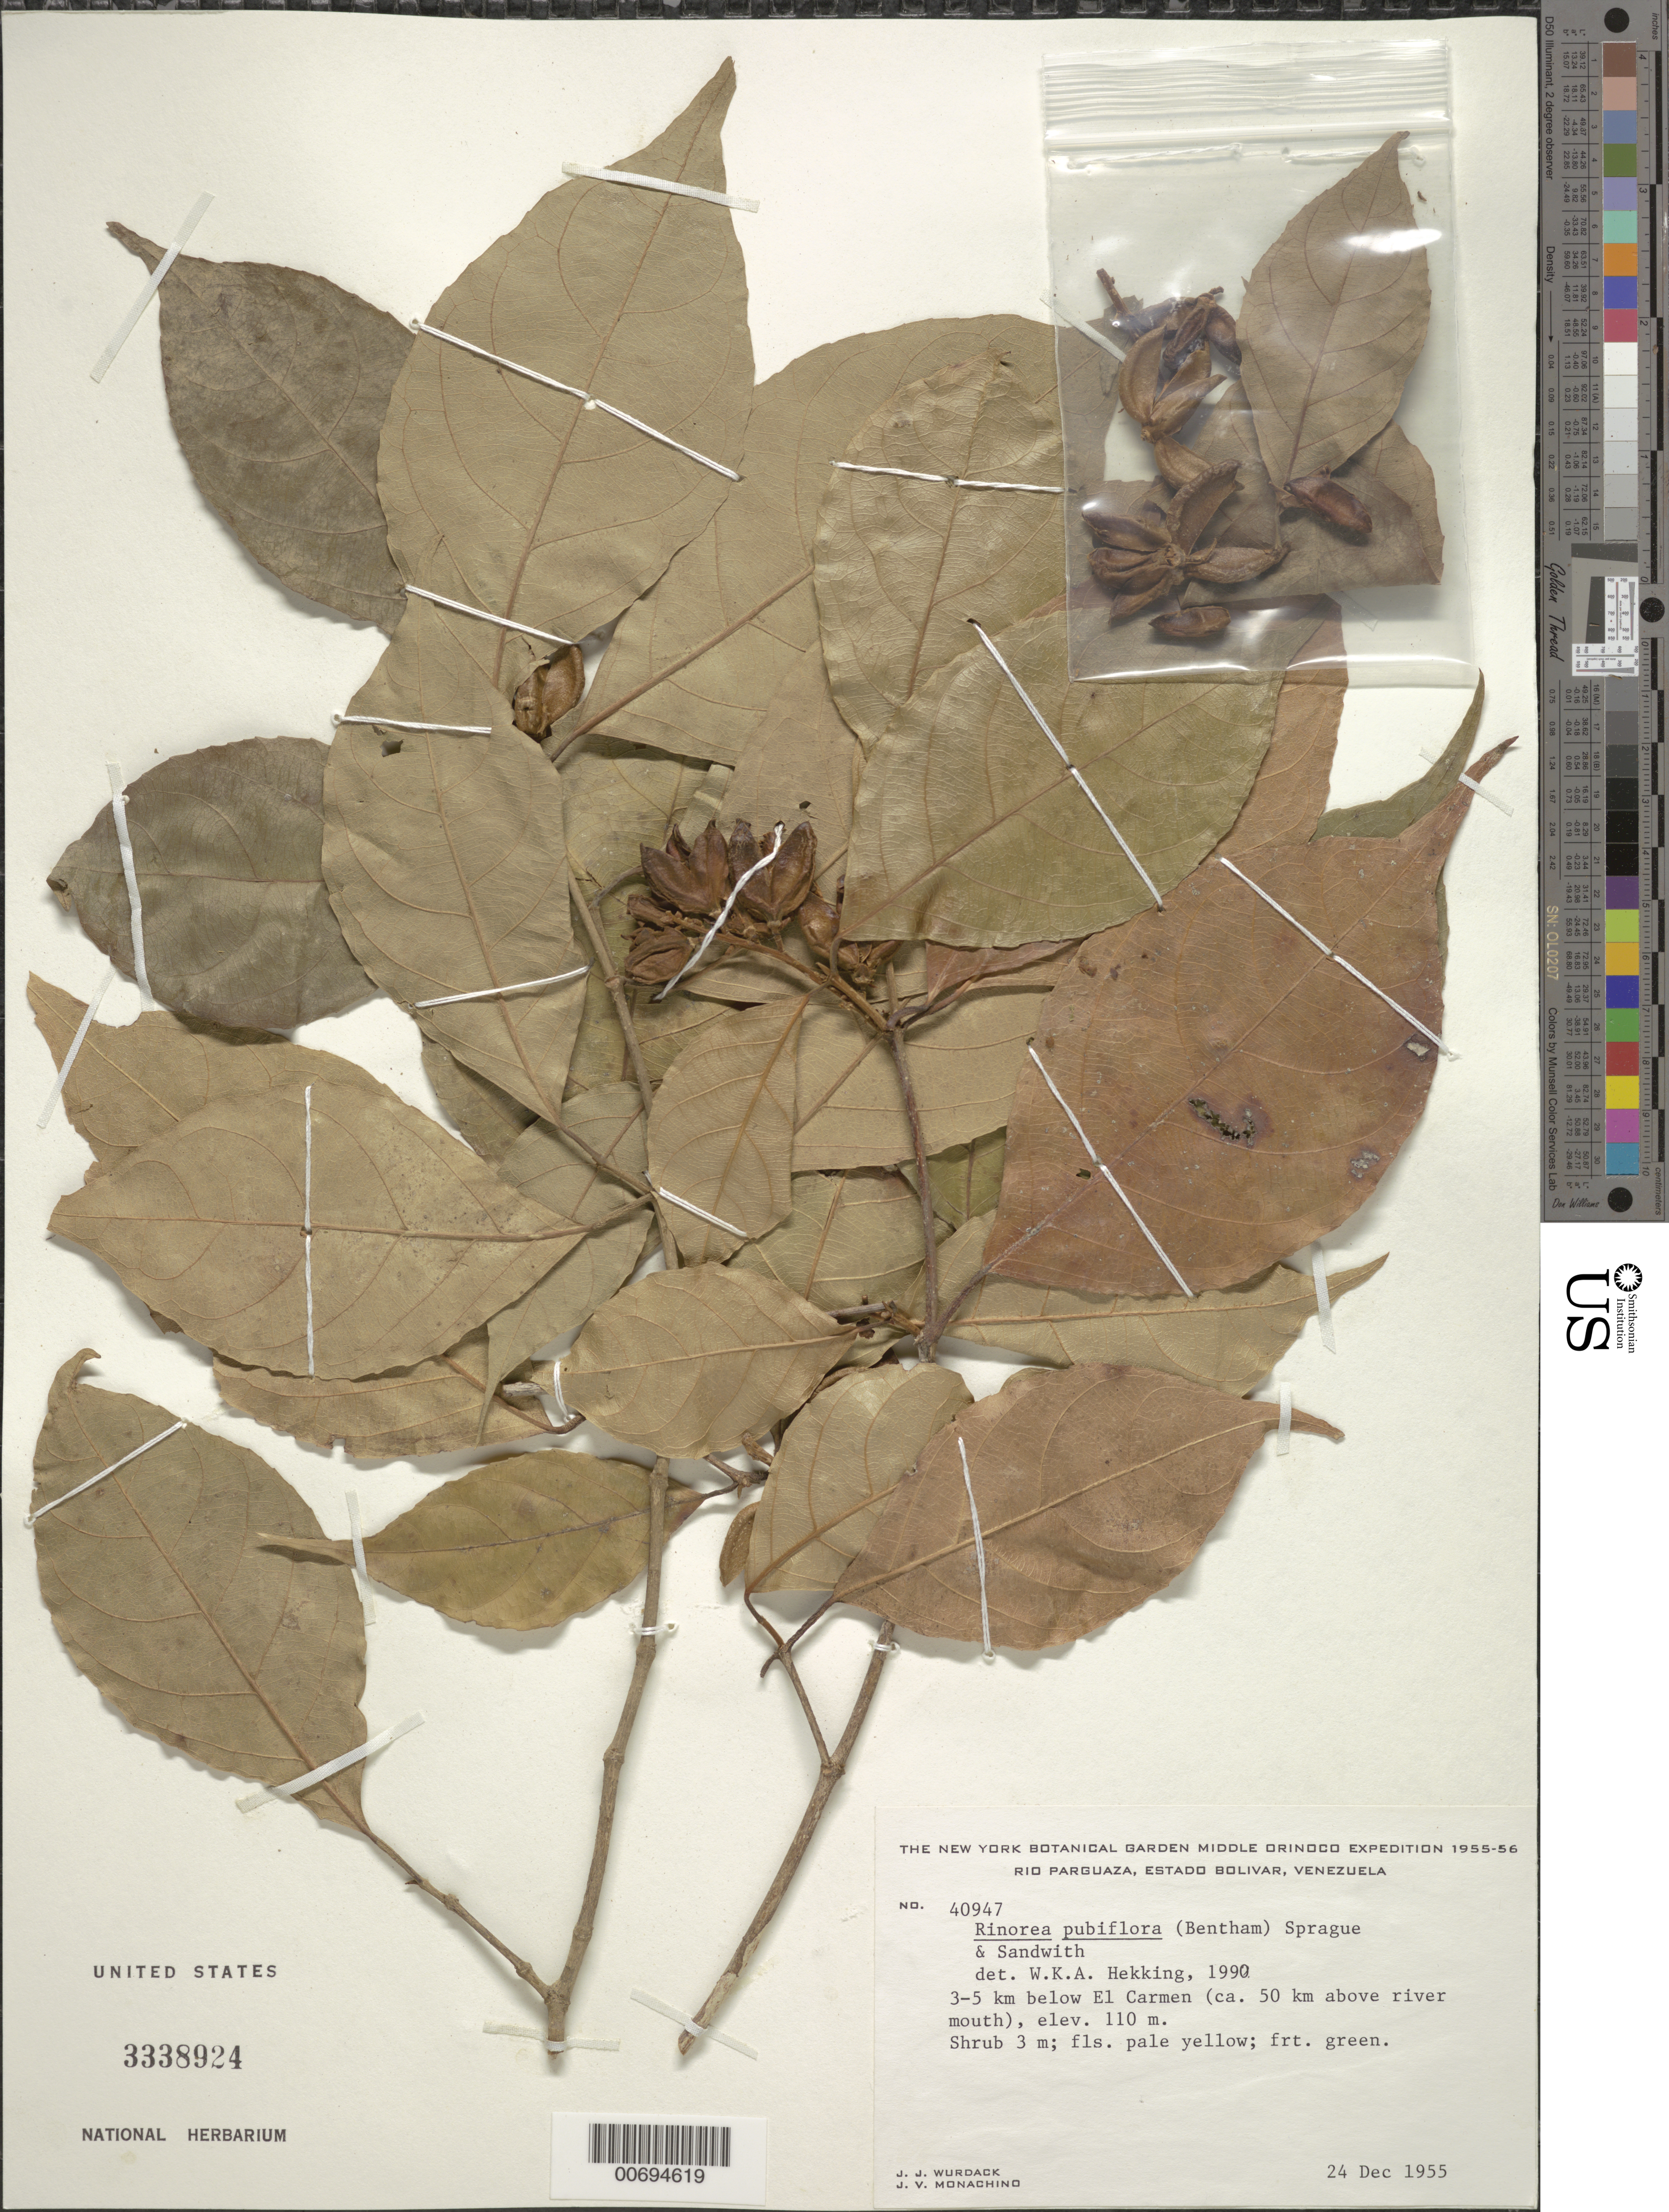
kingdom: Plantae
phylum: Tracheophyta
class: Magnoliopsida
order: Malpighiales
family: Violaceae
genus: Rinorea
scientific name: Rinorea pubiflora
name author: (Benth.) Sprague & Sandwith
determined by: Hekking, W. H. A.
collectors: J. J. Wurdack & J. V. Monachino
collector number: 40947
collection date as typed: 24-Dec-55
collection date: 1955-12-24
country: Venezuela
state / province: Bolívar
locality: El Carmen, 3-5 km below (50 km above mouth); Río Parguaza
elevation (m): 110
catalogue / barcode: US 3338924